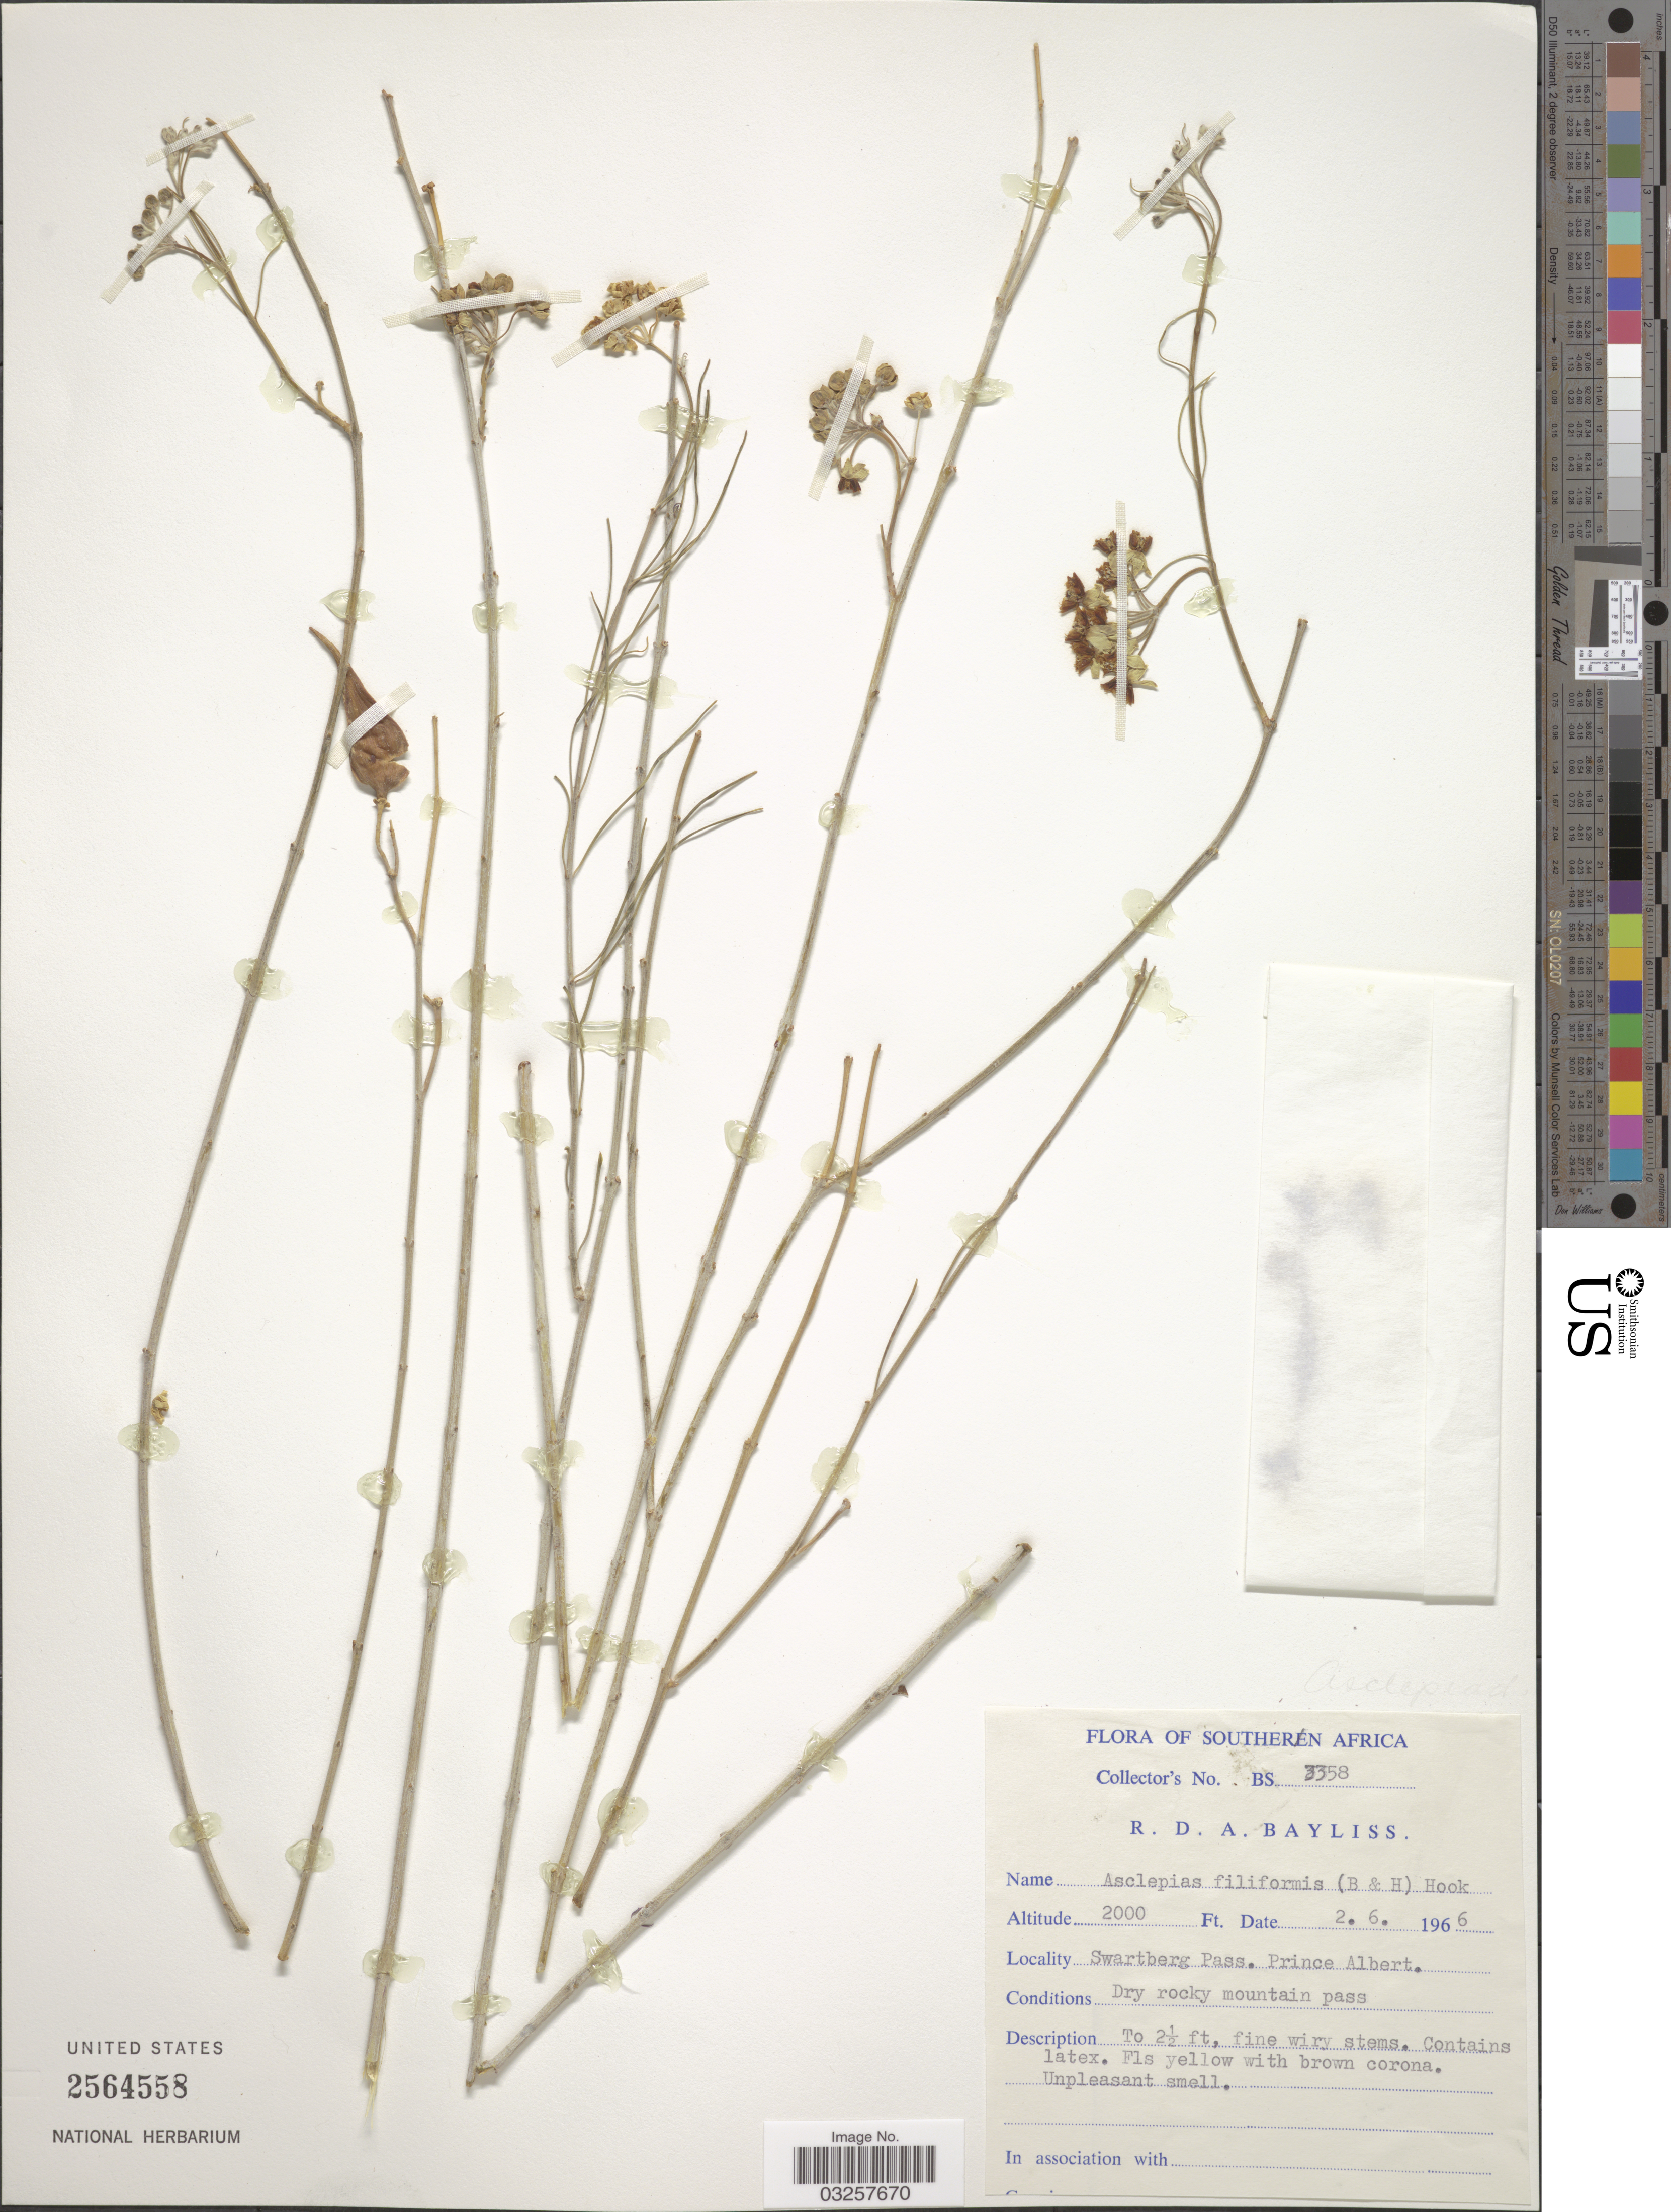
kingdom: Plantae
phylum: Tracheophyta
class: Magnoliopsida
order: Gentianales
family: Apocynaceae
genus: Asclepias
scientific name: Asclepias filiformis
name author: Jacq.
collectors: R. Bayliss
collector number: BS3358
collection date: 1966-06-02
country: South Africa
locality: Southern Africa. Swartberg Pass. Prince Albert.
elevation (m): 610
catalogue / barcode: US 2564558